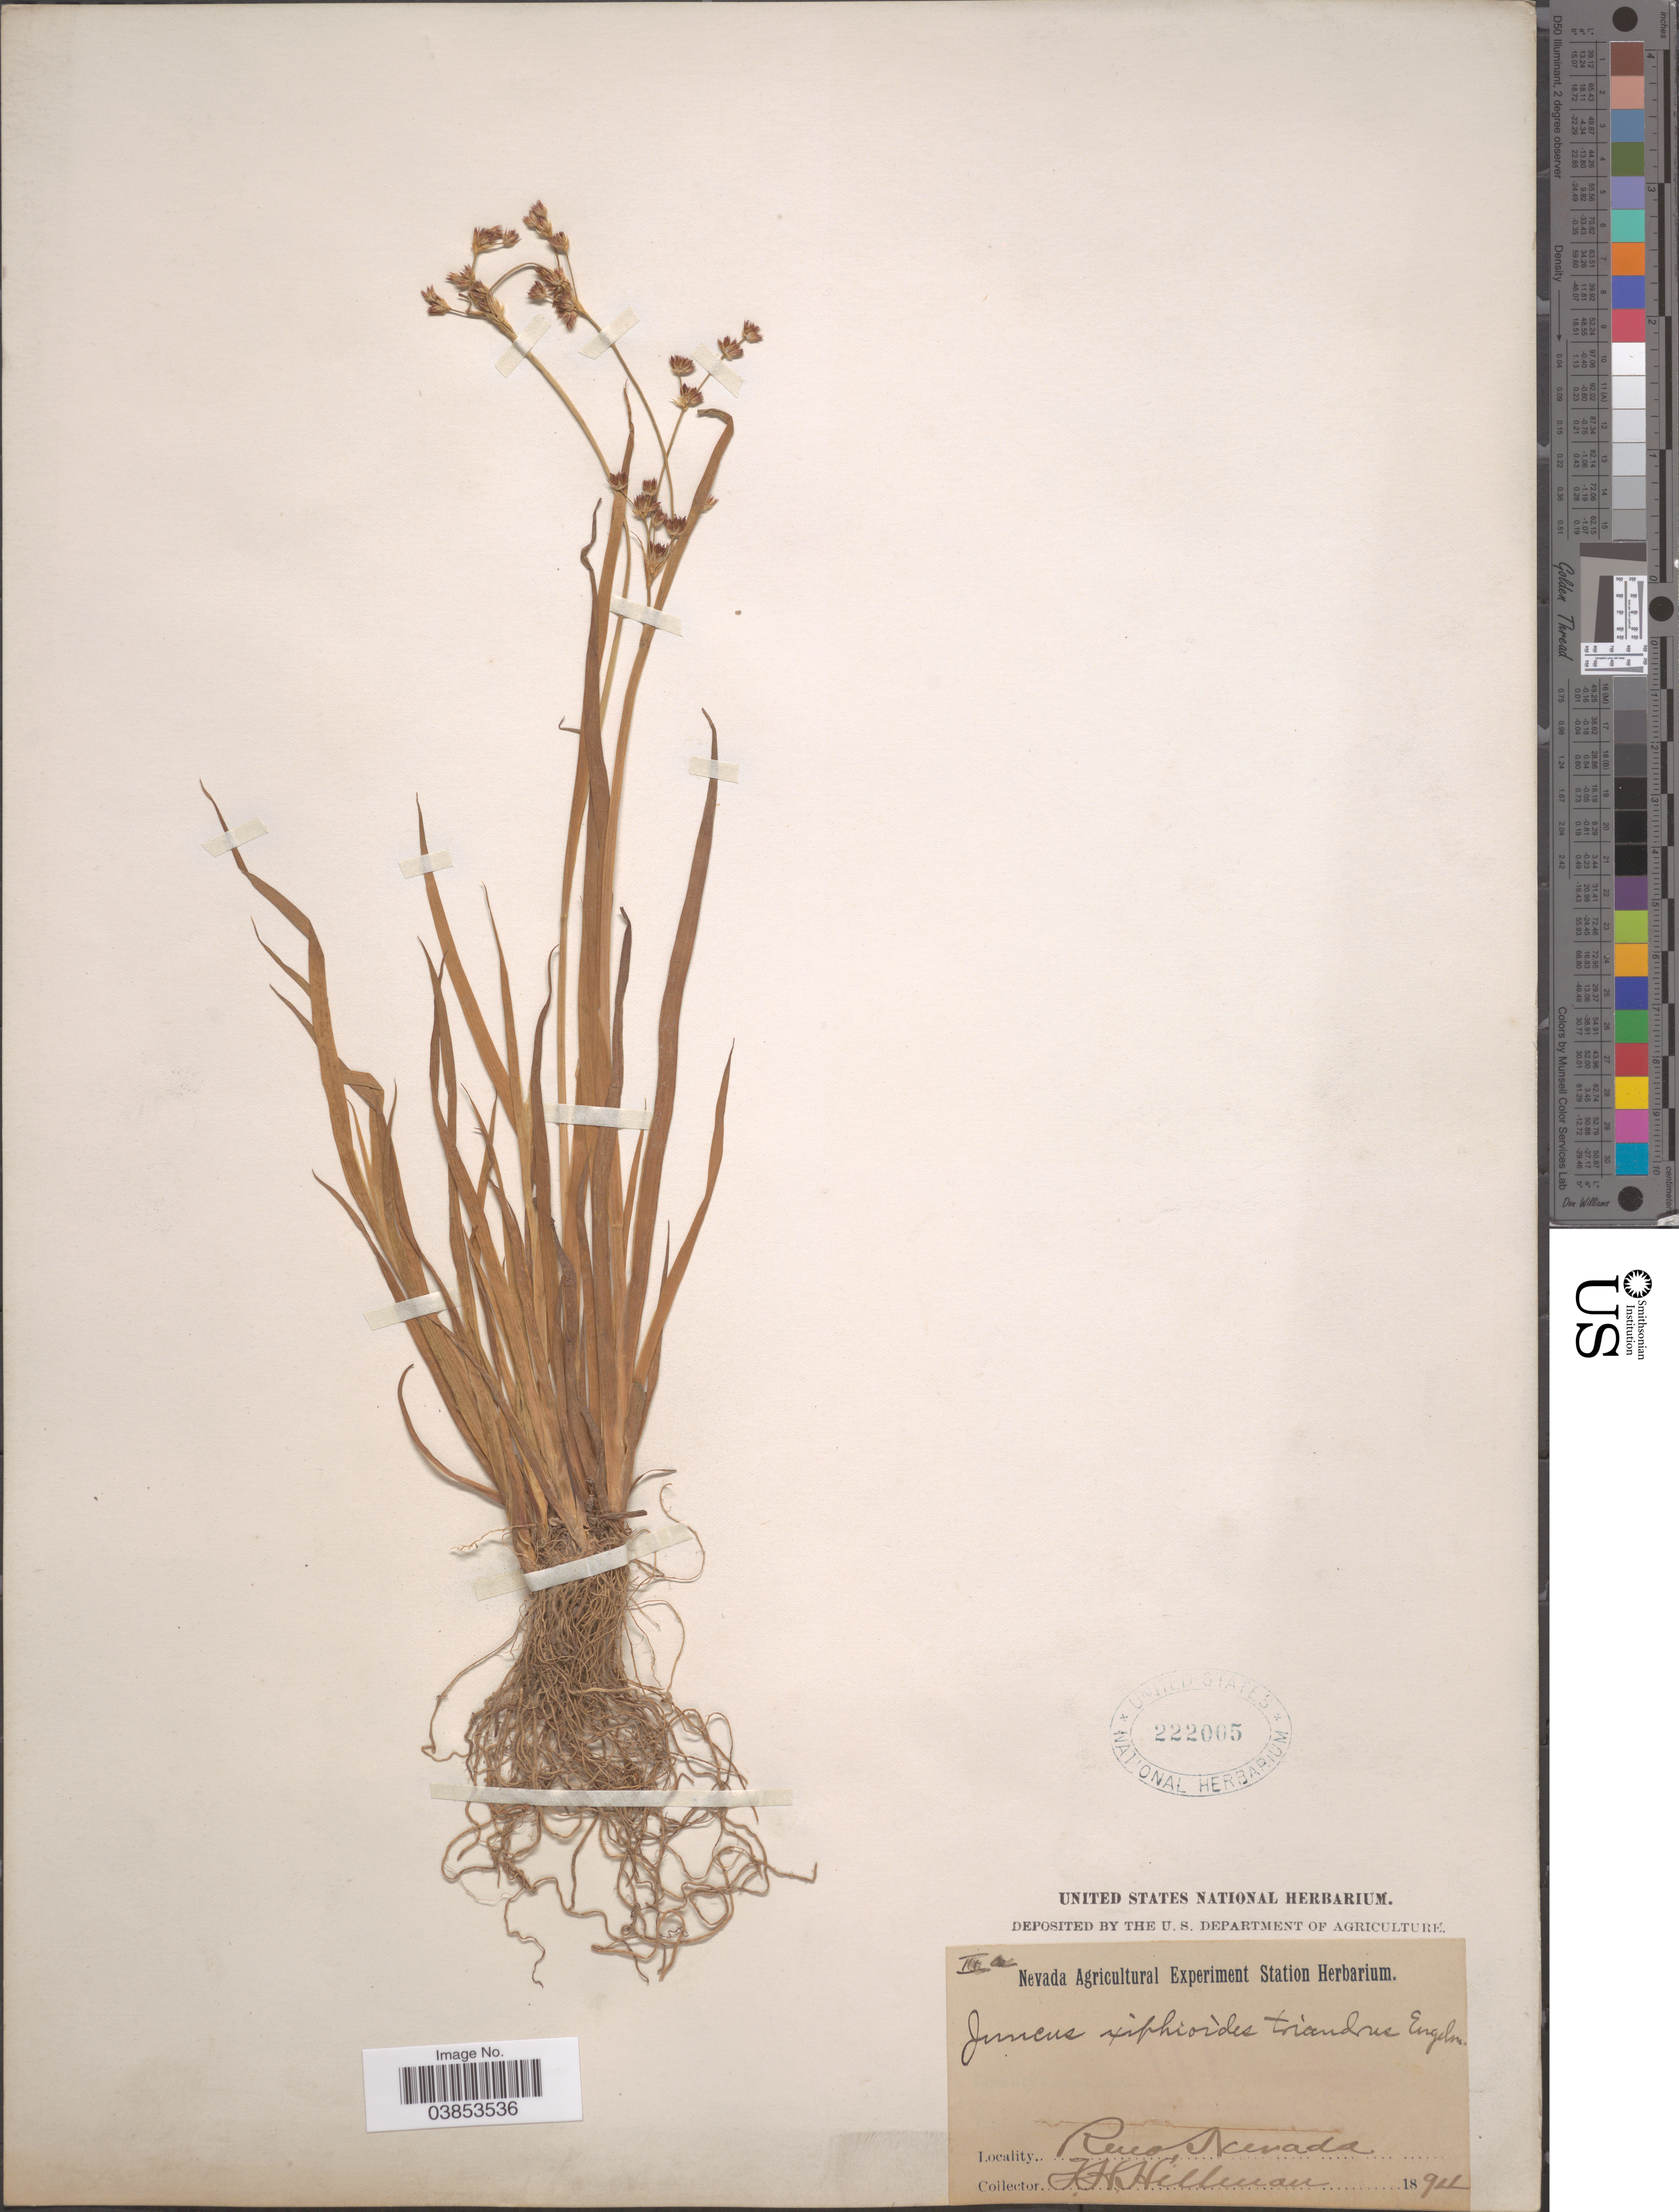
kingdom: Plantae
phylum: Tracheophyta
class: Liliopsida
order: Poales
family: Juncaceae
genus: Juncus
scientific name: Juncus ensifolius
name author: Wikstr.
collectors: F. Hillman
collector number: IIIa?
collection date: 1894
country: United States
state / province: Nevada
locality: Reno.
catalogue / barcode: US 222005